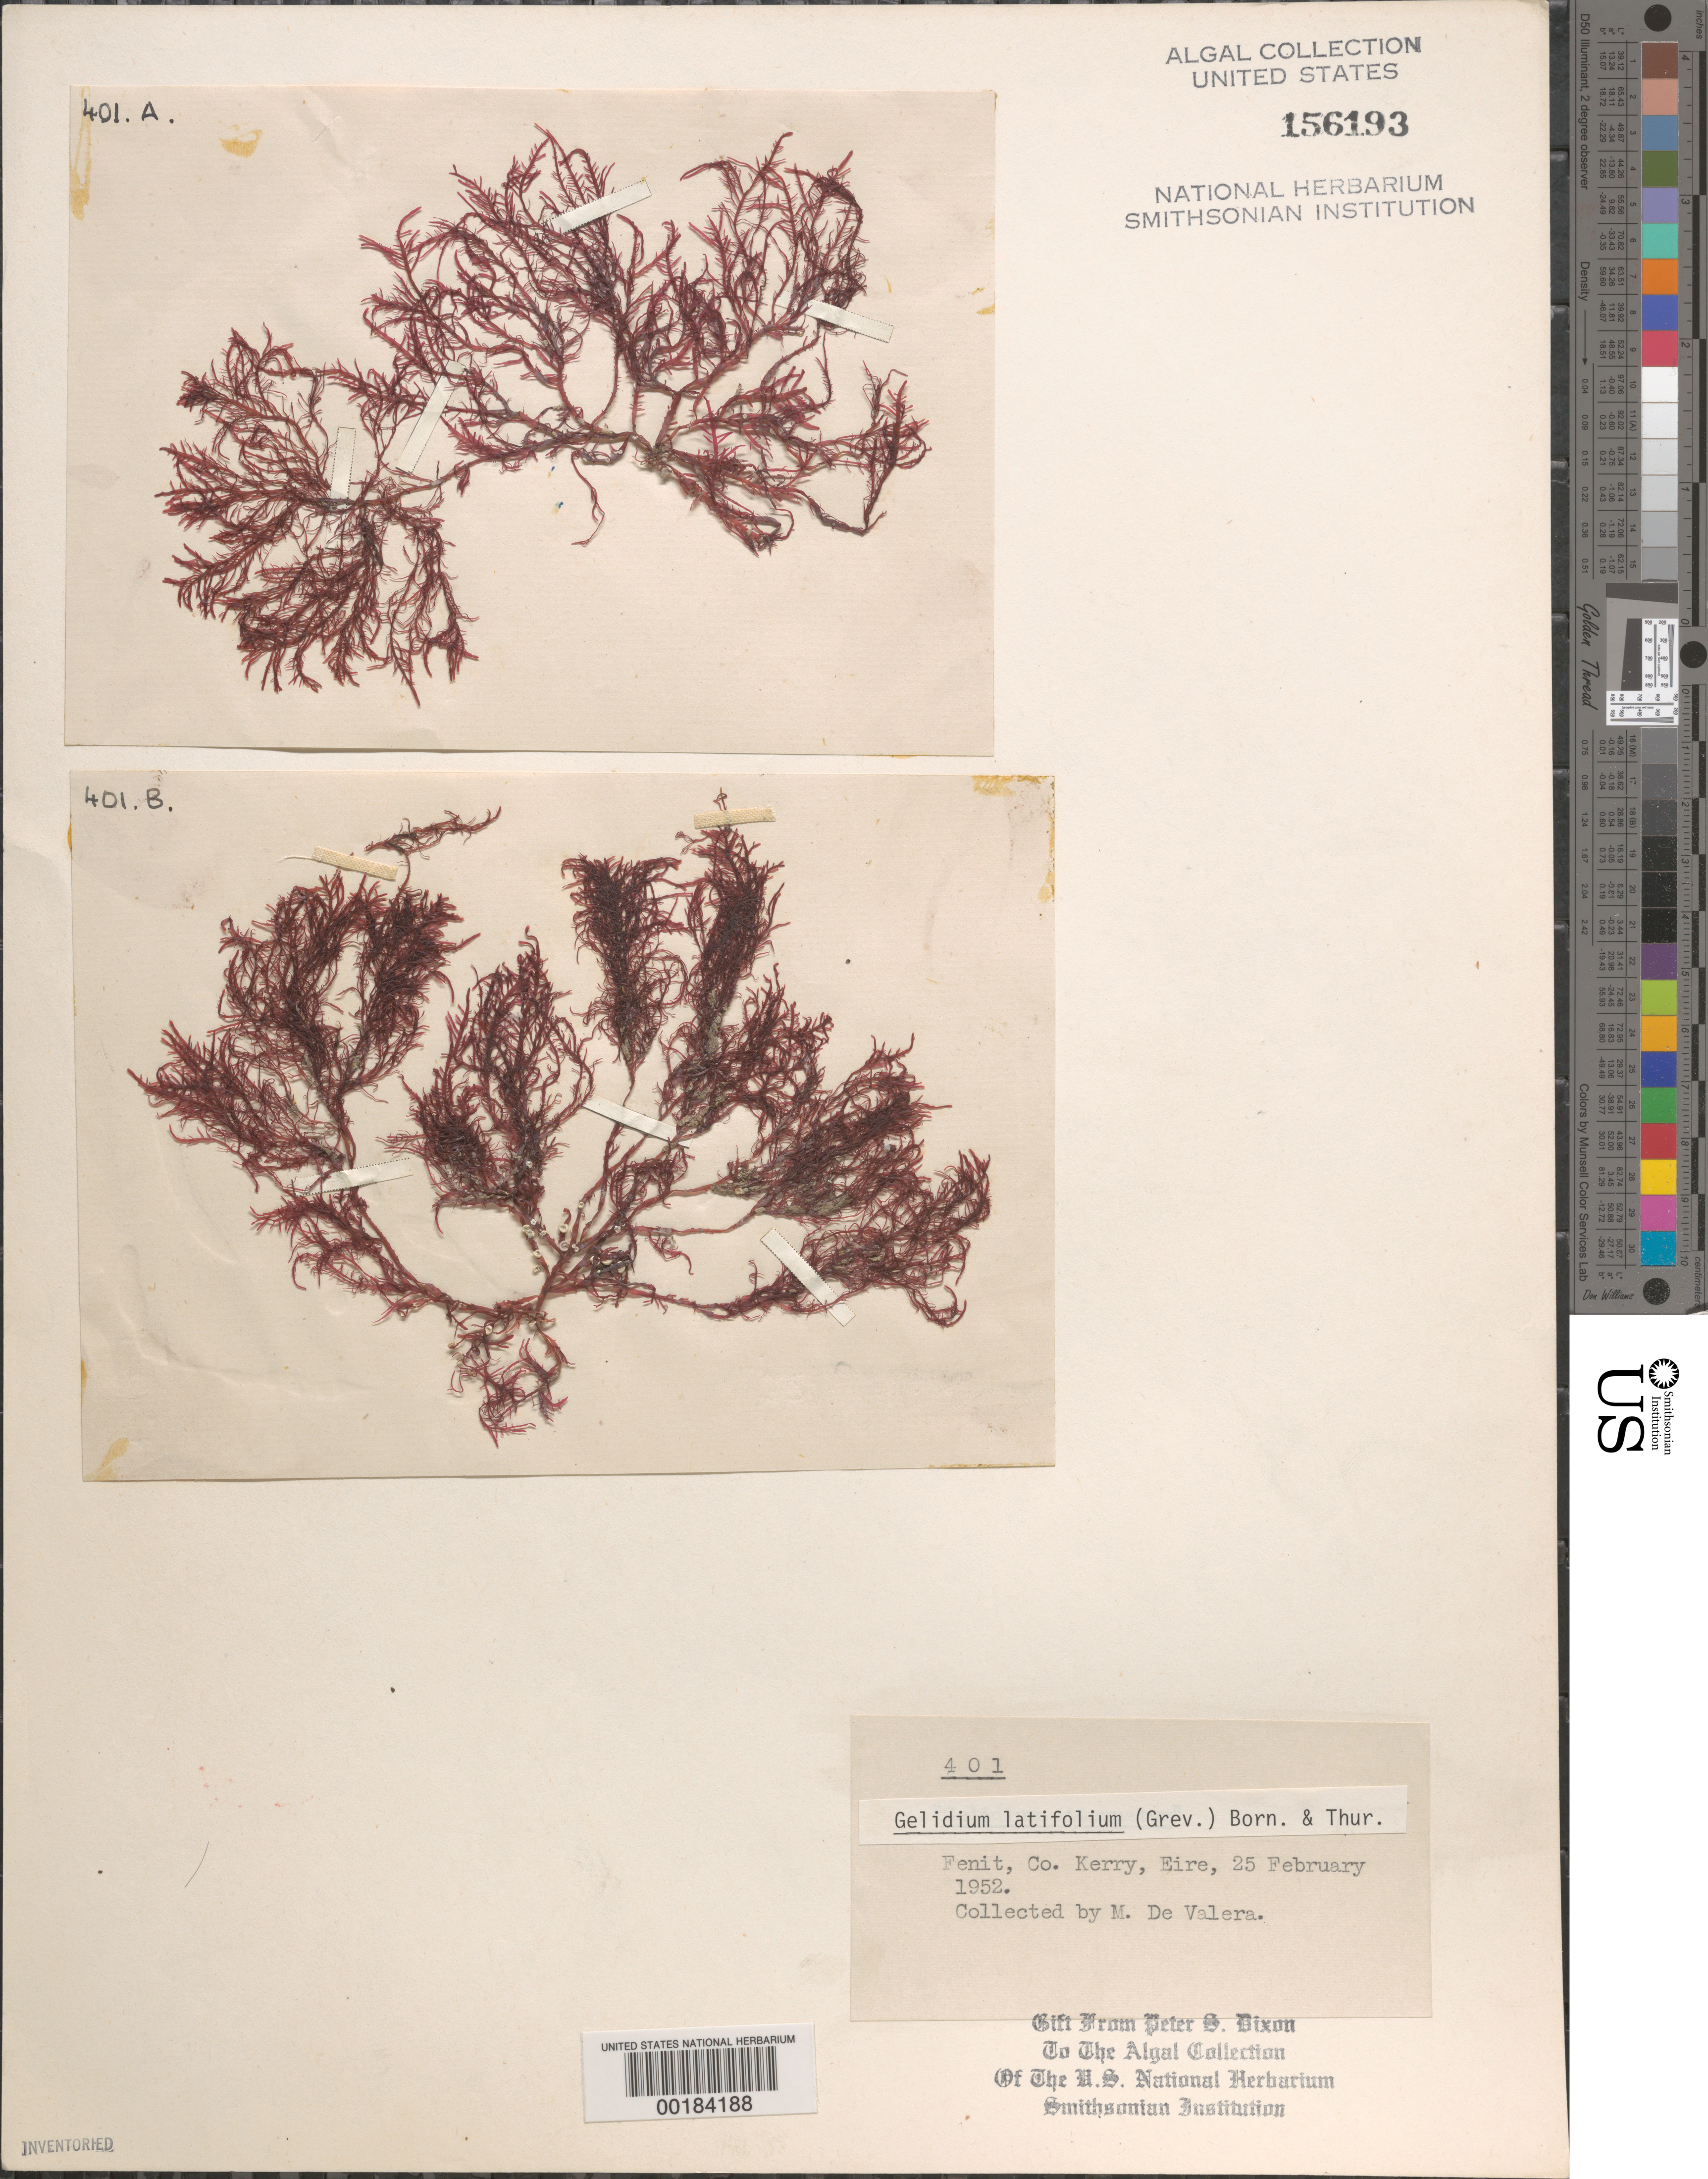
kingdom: Plantae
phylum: Rhodophyta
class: Florideophyceae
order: Gelidiales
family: Gelidiaceae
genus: Gelidium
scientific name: Gelidium spinosum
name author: (S.G. Gmel.) P.C. Silva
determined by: Algae name updating Project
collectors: M. De Valera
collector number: PSD 401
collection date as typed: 25 Feb 1952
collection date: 1952-02-25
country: Ireland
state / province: Munster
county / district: Kerry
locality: Fenit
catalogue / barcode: US 156193